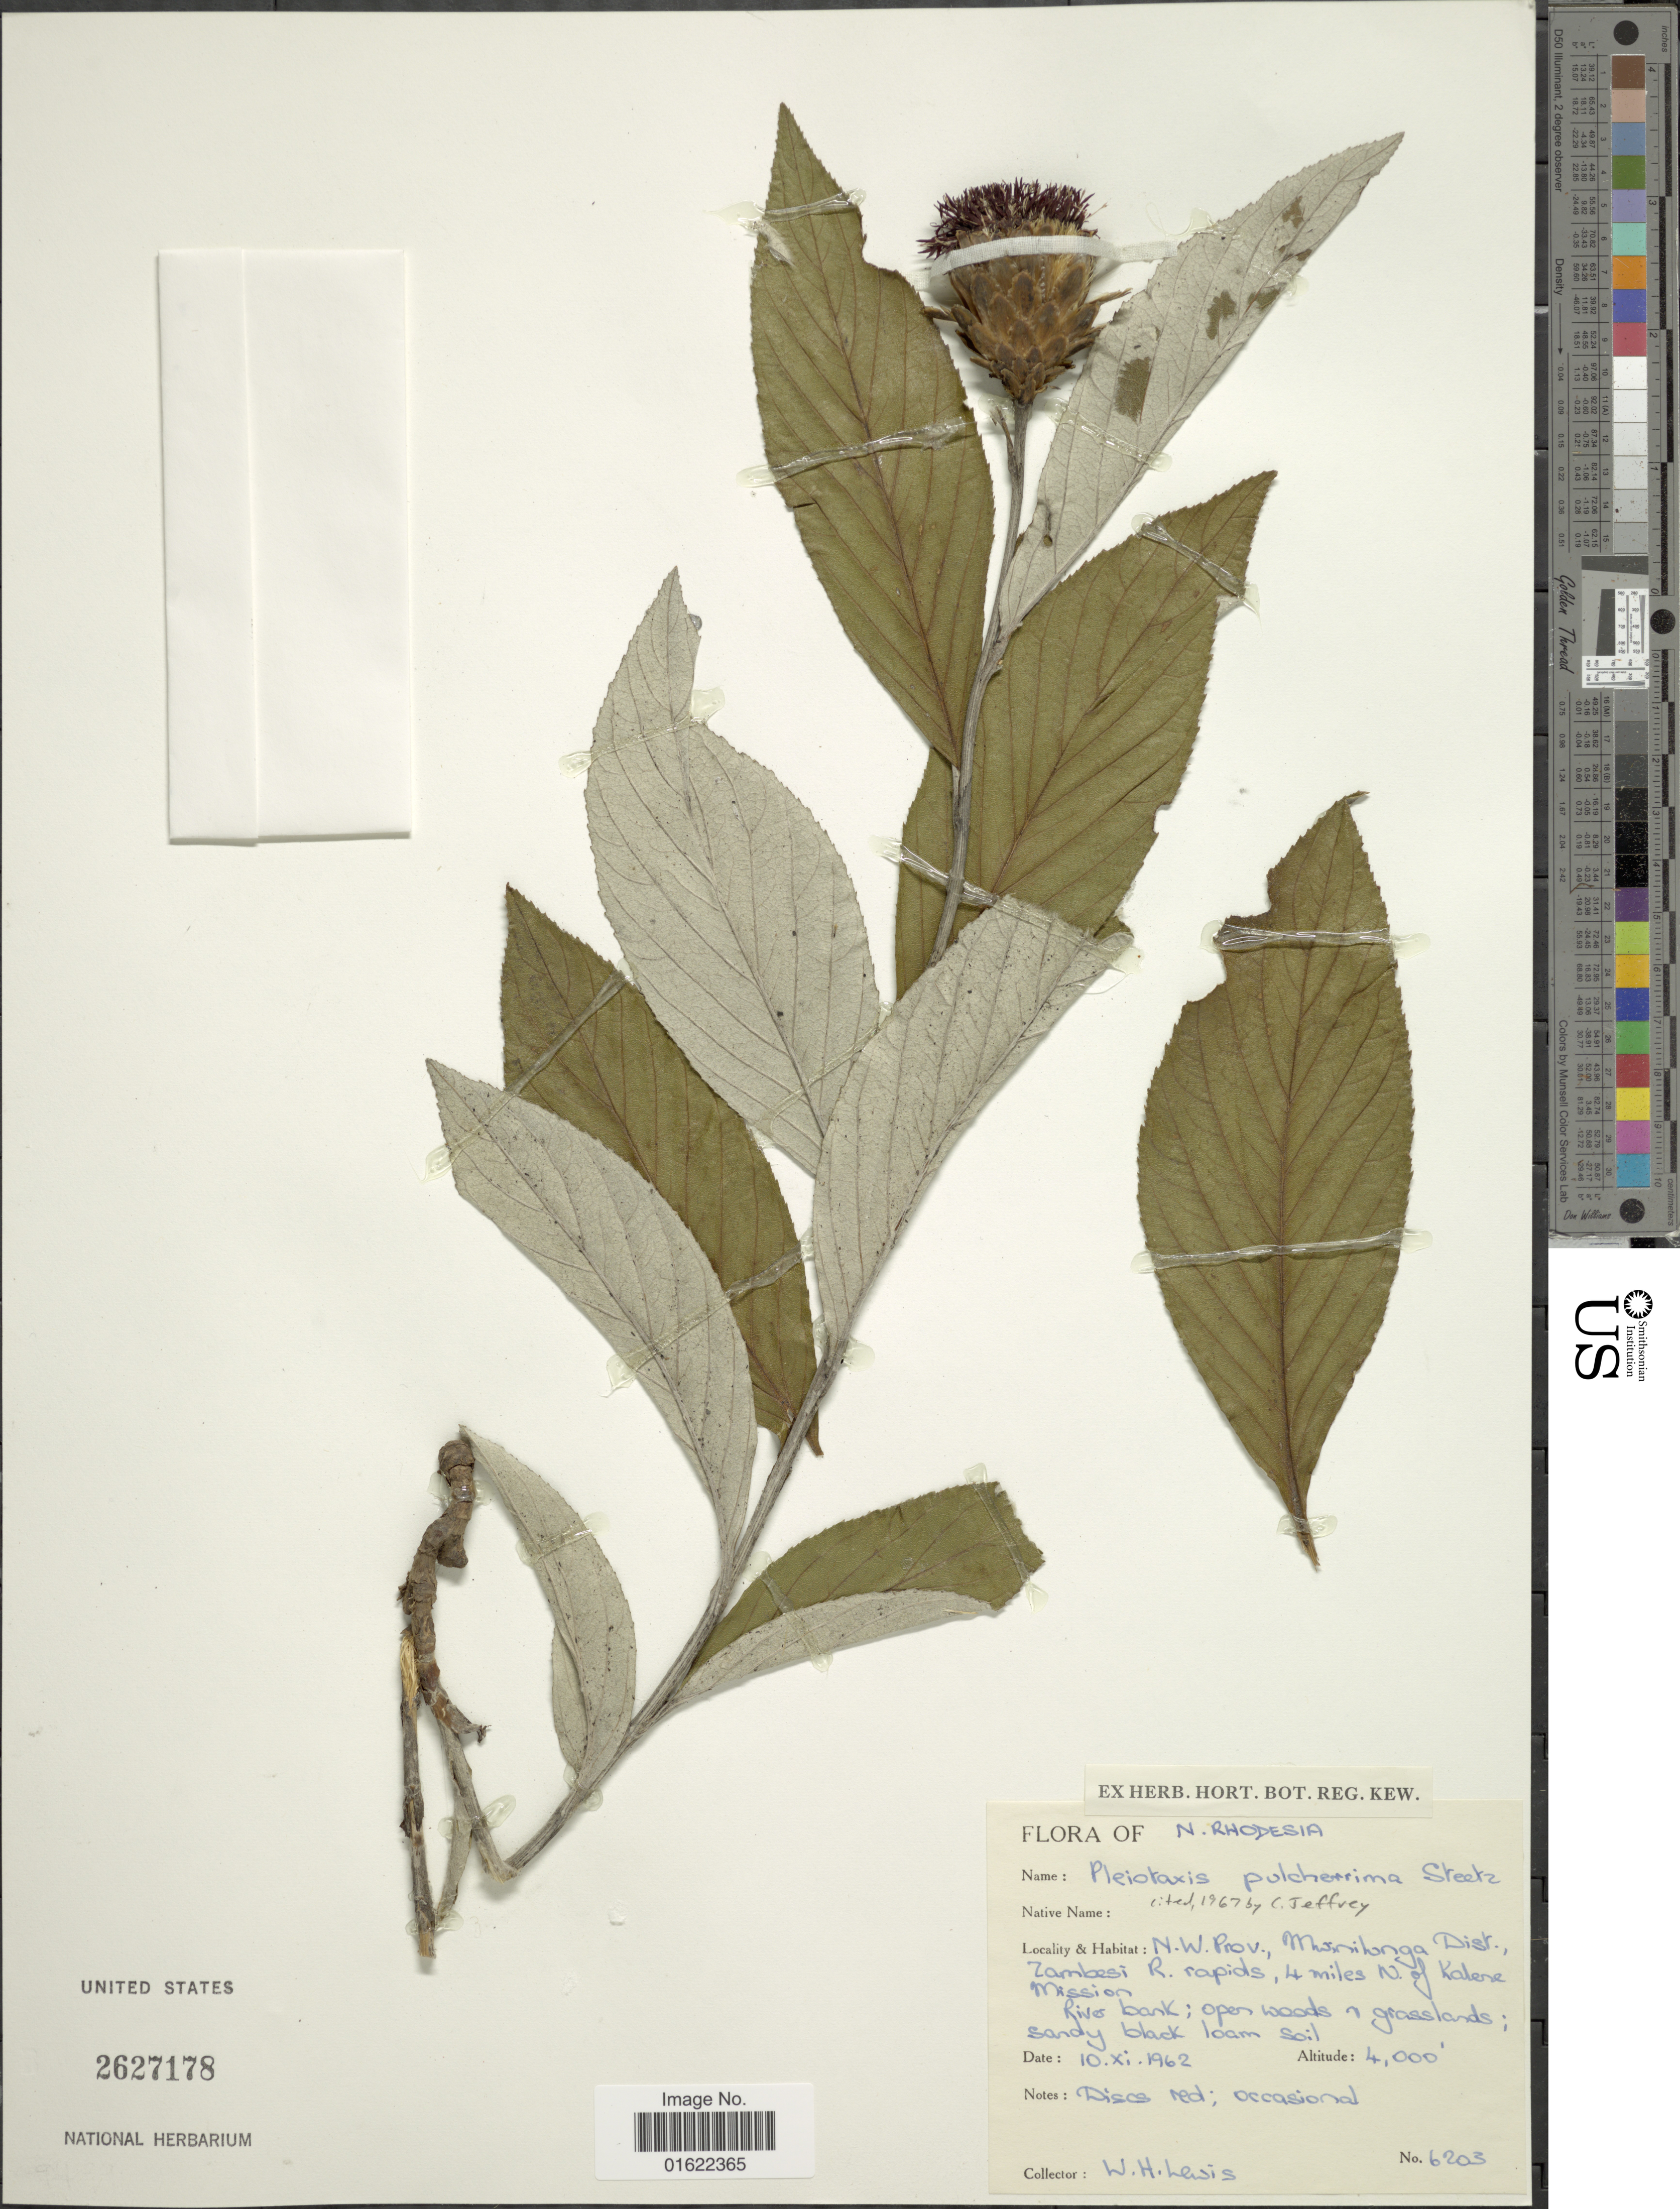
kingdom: Plantae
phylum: Tracheophyta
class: Magnoliopsida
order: Asterales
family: Asteraceae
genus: Pleiotaxis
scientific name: Pleiotaxis pulcherrima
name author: Steetz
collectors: W. H. Lewis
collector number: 6203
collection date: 1962-11-10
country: Zambia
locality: N. Rhodesia. N.W. Prov. Mwanilonga Dist., Zambesi R. rapidis, 4 miles N. of Kalene Mission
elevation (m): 1219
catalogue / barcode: US 2627178